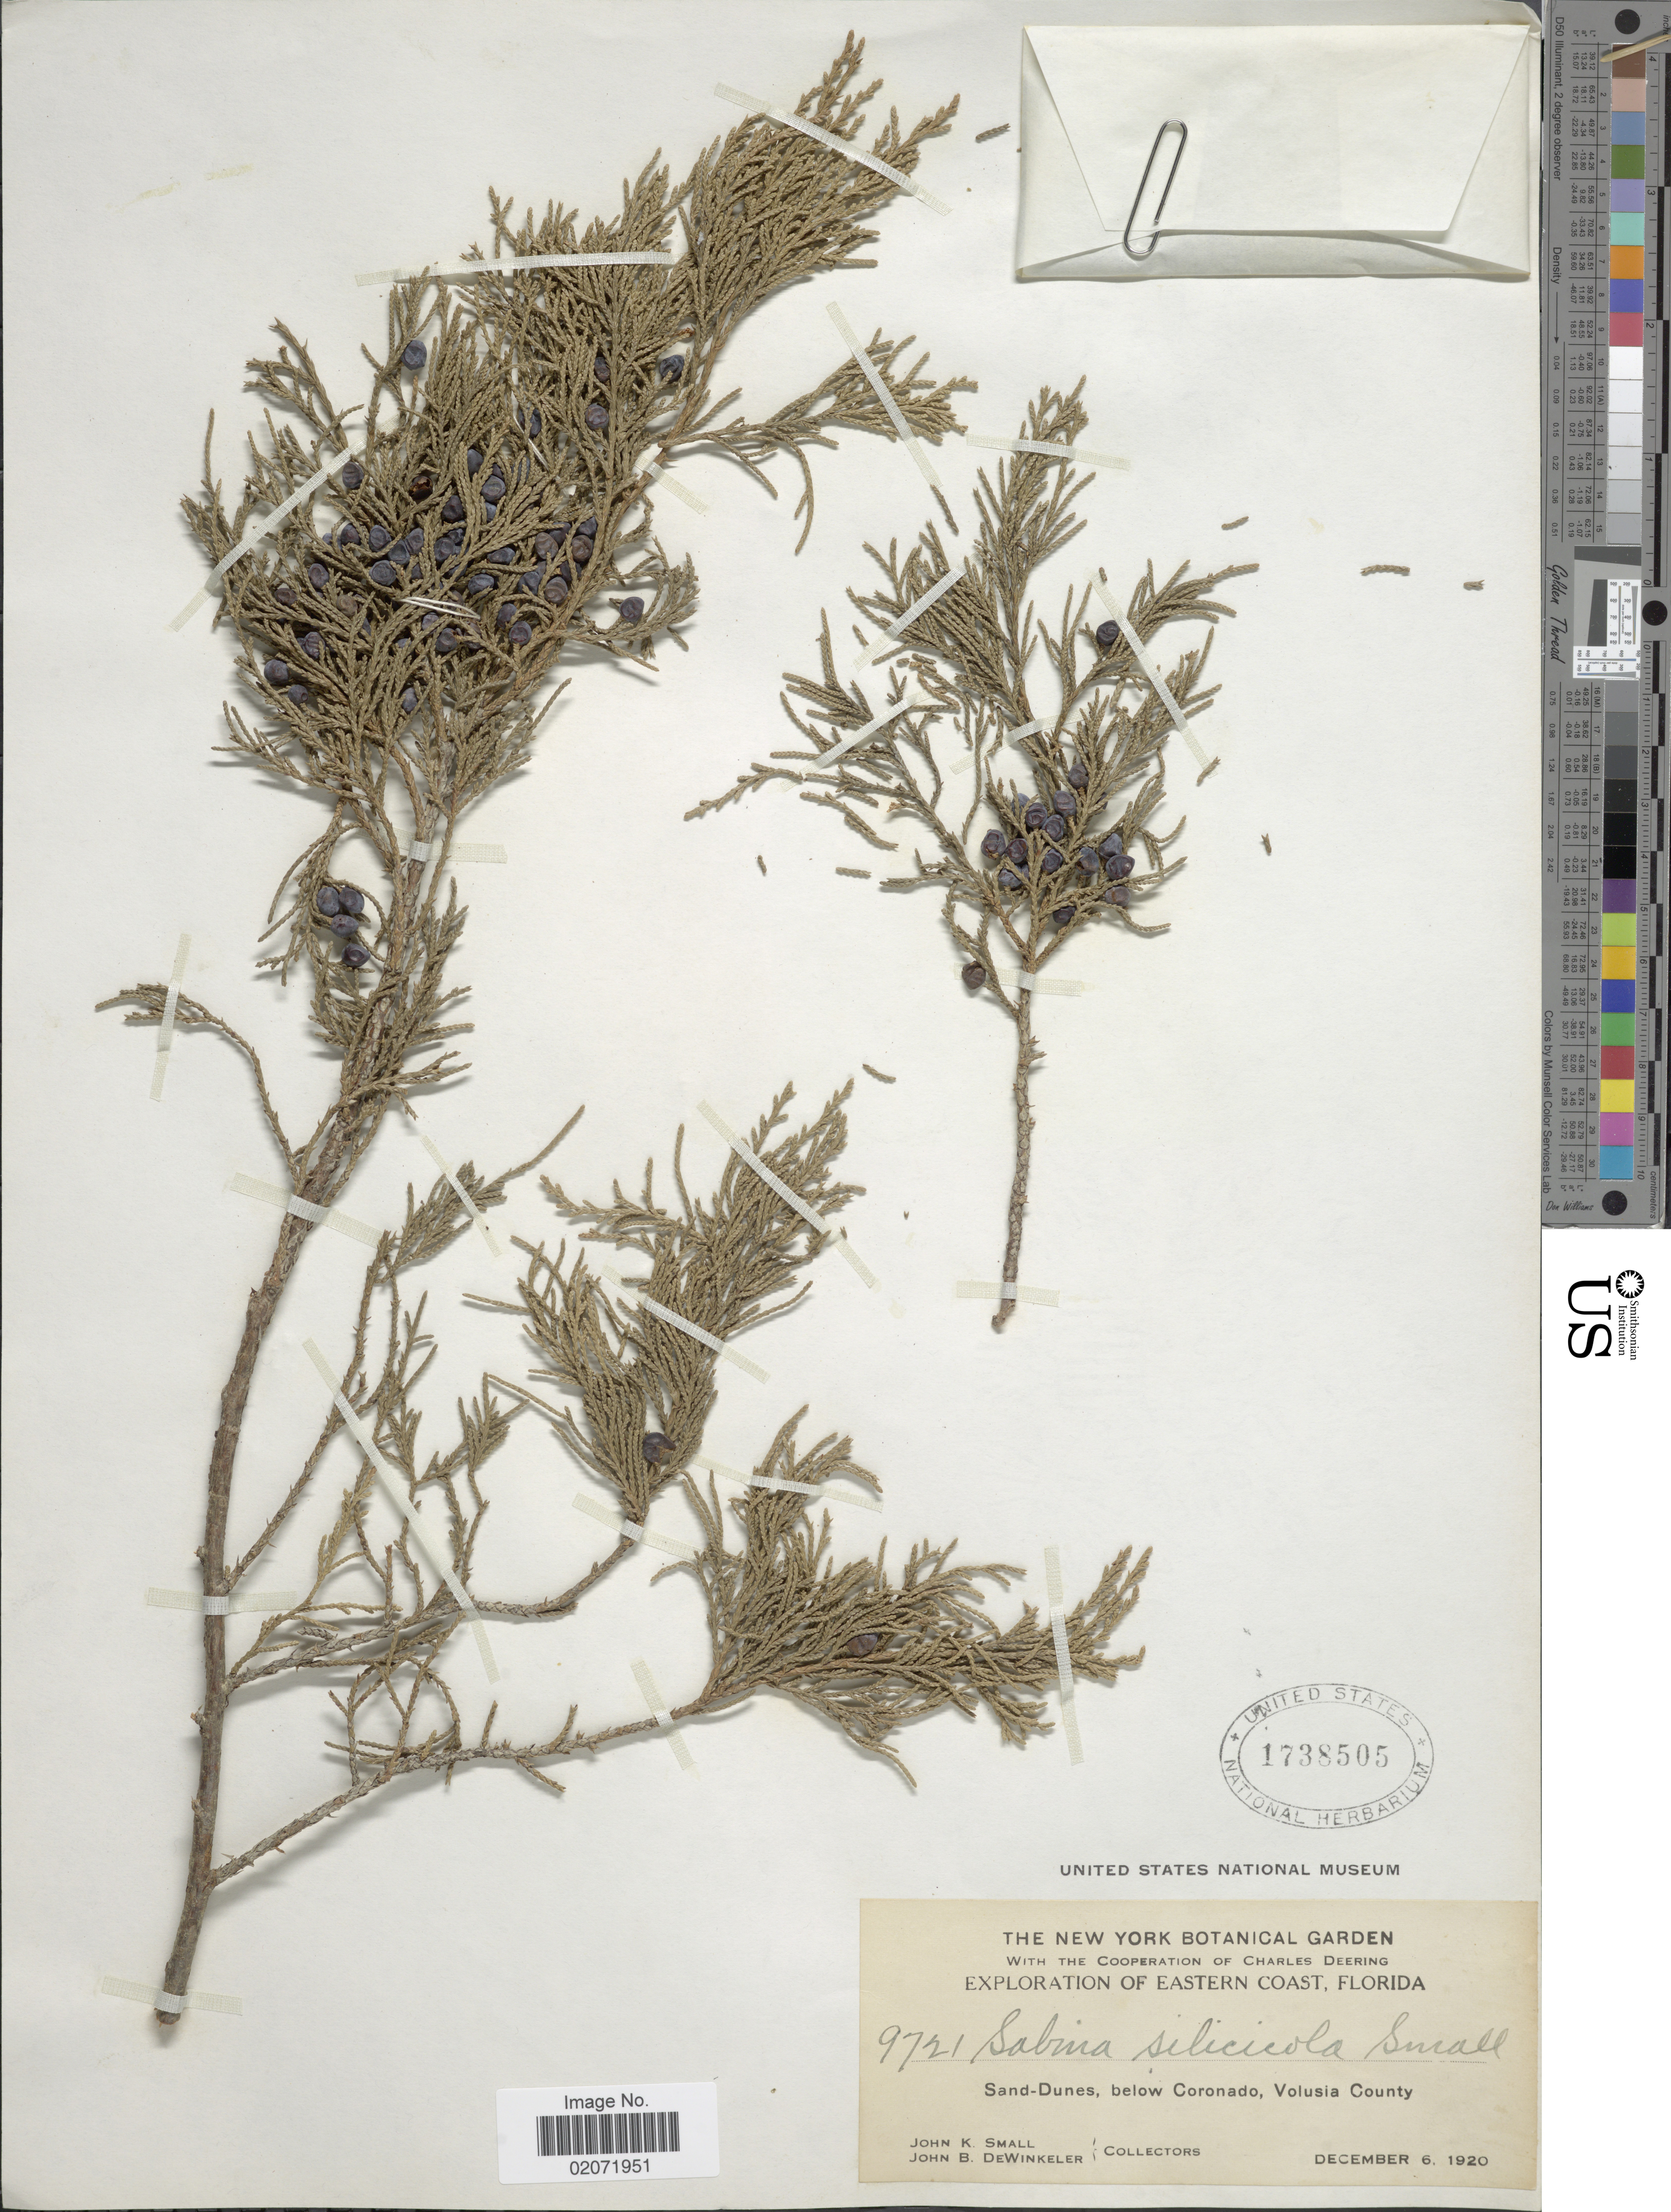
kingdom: Plantae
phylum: Tracheophyta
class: Pinopsida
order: Pinales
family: Cupressaceae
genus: Juniperus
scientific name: Juniperus silicicola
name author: (Small) L.H. Bailey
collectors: J. K. Small & J. B. Dewinkeler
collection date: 1920-12-06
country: United States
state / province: Florida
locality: Eastern Coast, Sand-dunes, below Coronado, Volusia County, Eastern Coast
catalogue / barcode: US 1738505